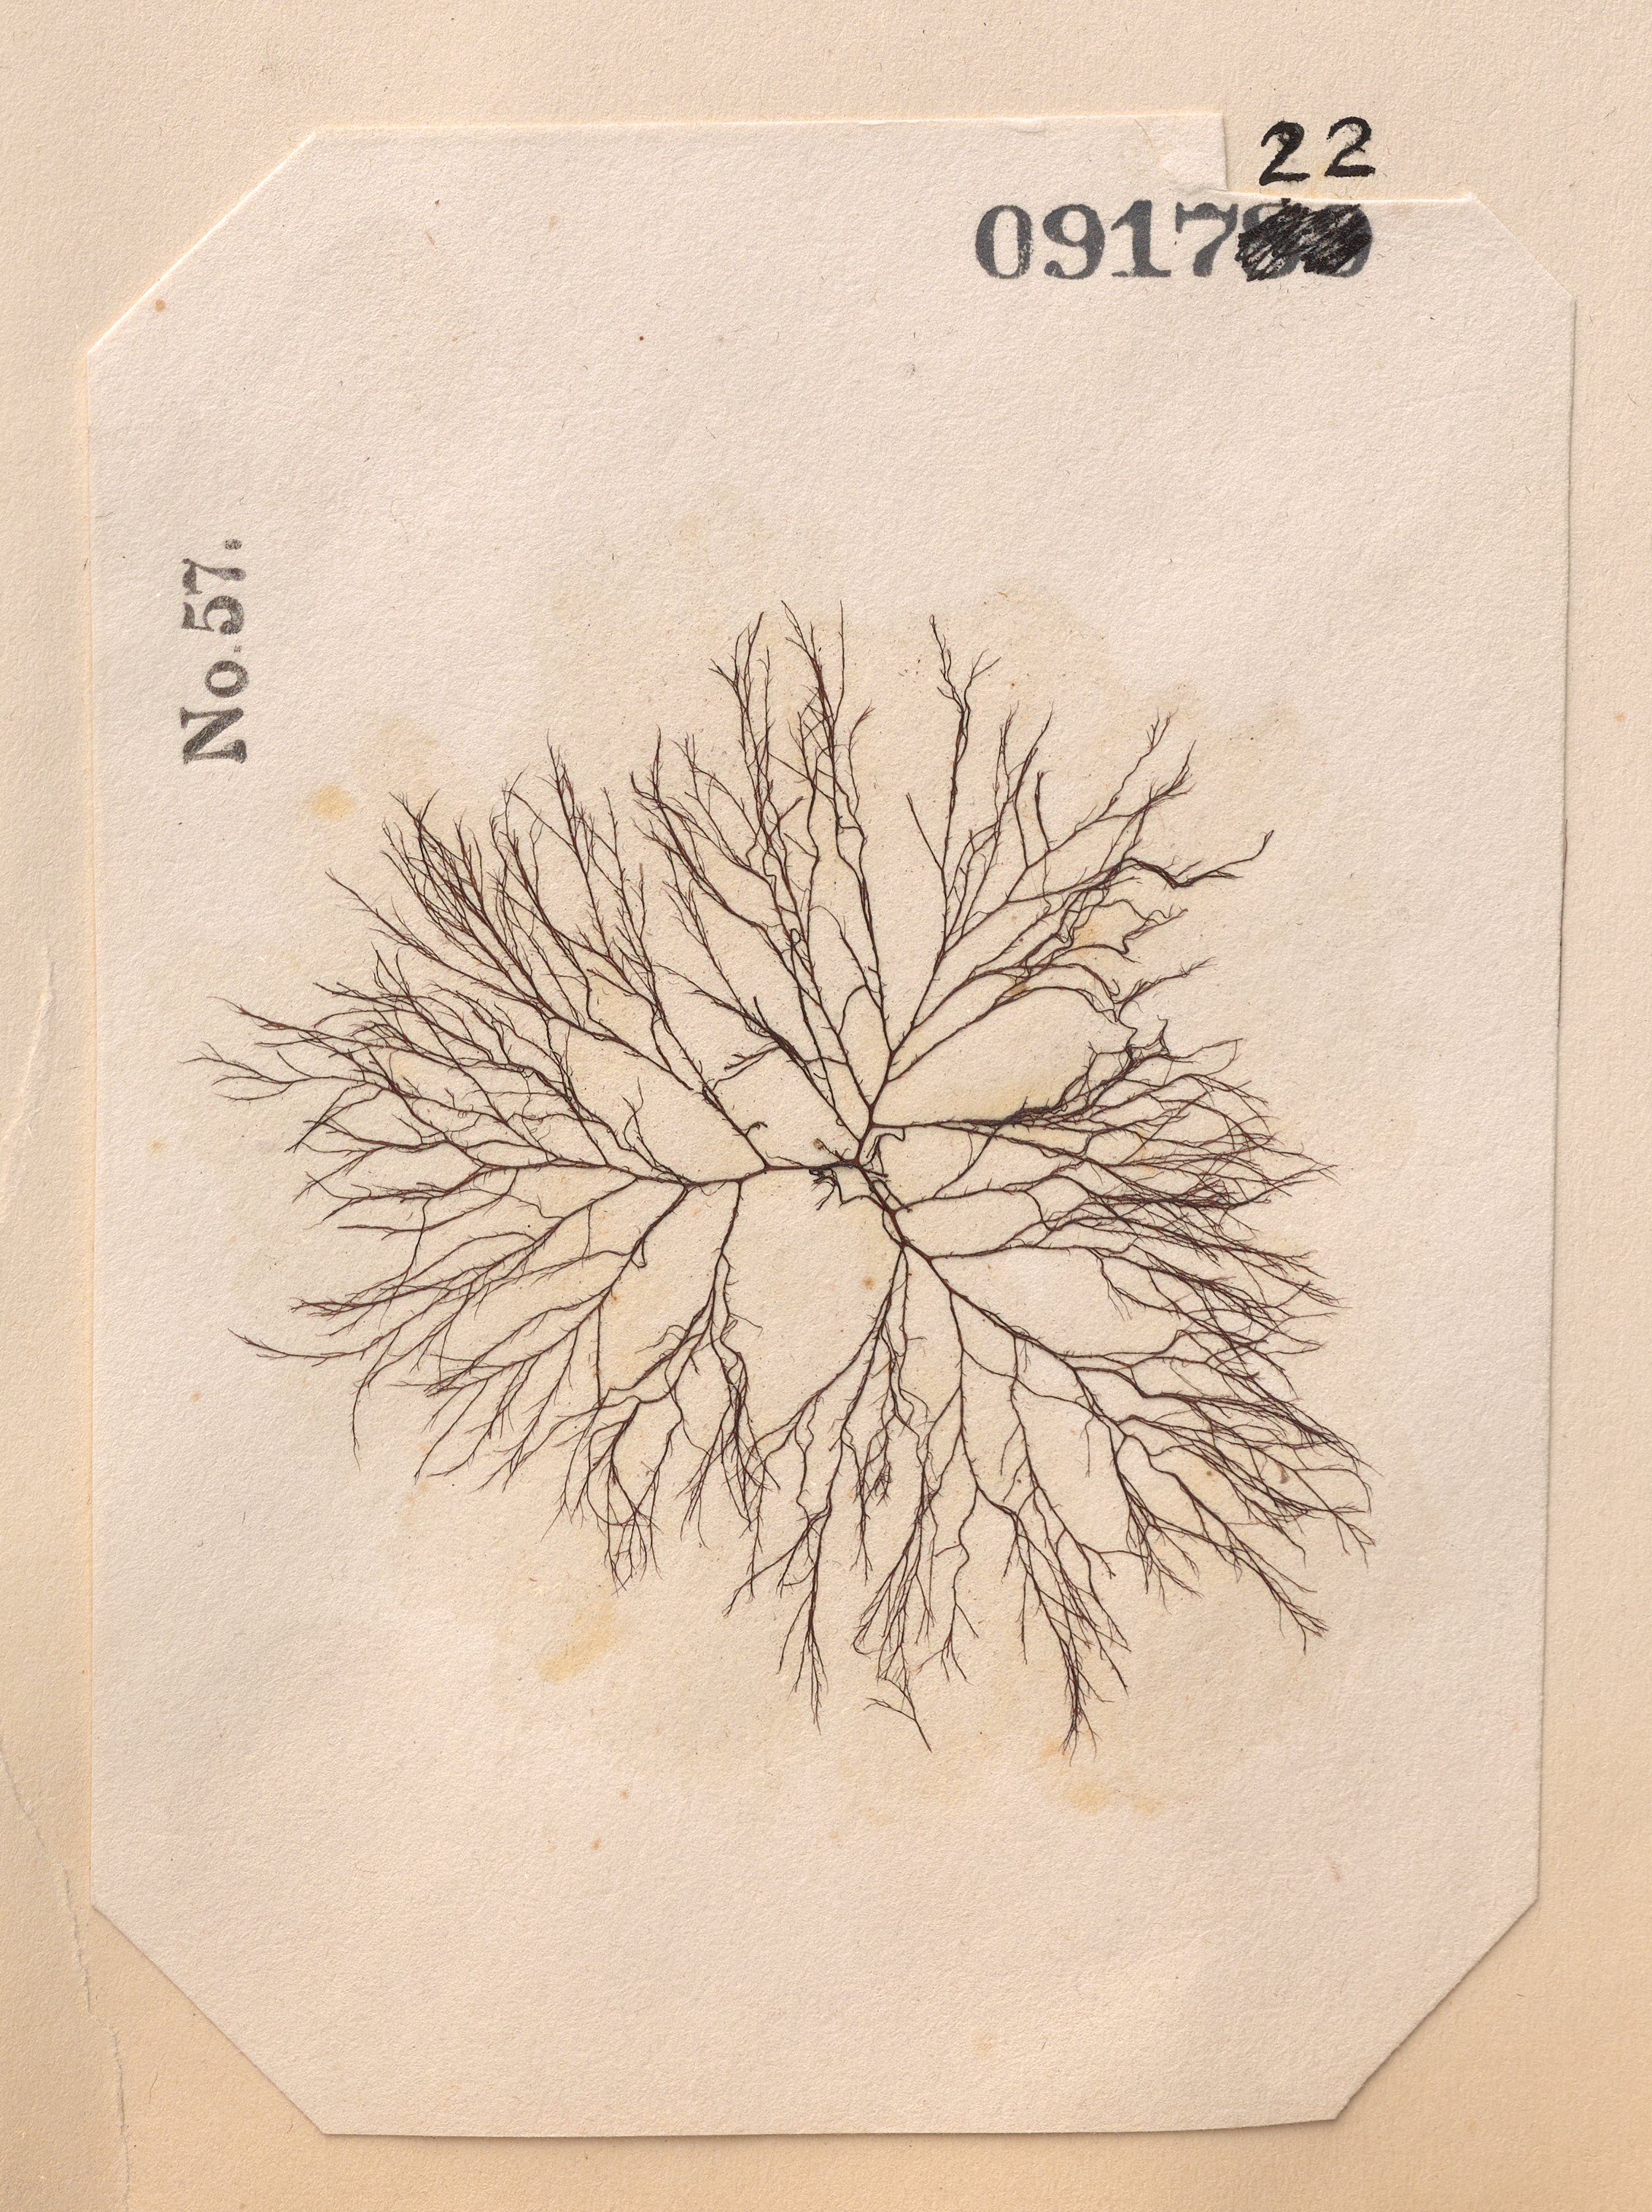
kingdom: Plantae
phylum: Rhodophyta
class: Florideophyceae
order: Ceramiales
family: Rhodomelaceae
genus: Carradoriella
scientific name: Carradoriella elongella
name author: (Harvey) Savoie & G.W. Saunders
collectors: C. Durant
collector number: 57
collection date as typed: Sum 1850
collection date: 1850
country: United States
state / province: New York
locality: Owls Head and Bay Ridge (Yellow Hook)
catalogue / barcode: US 91722